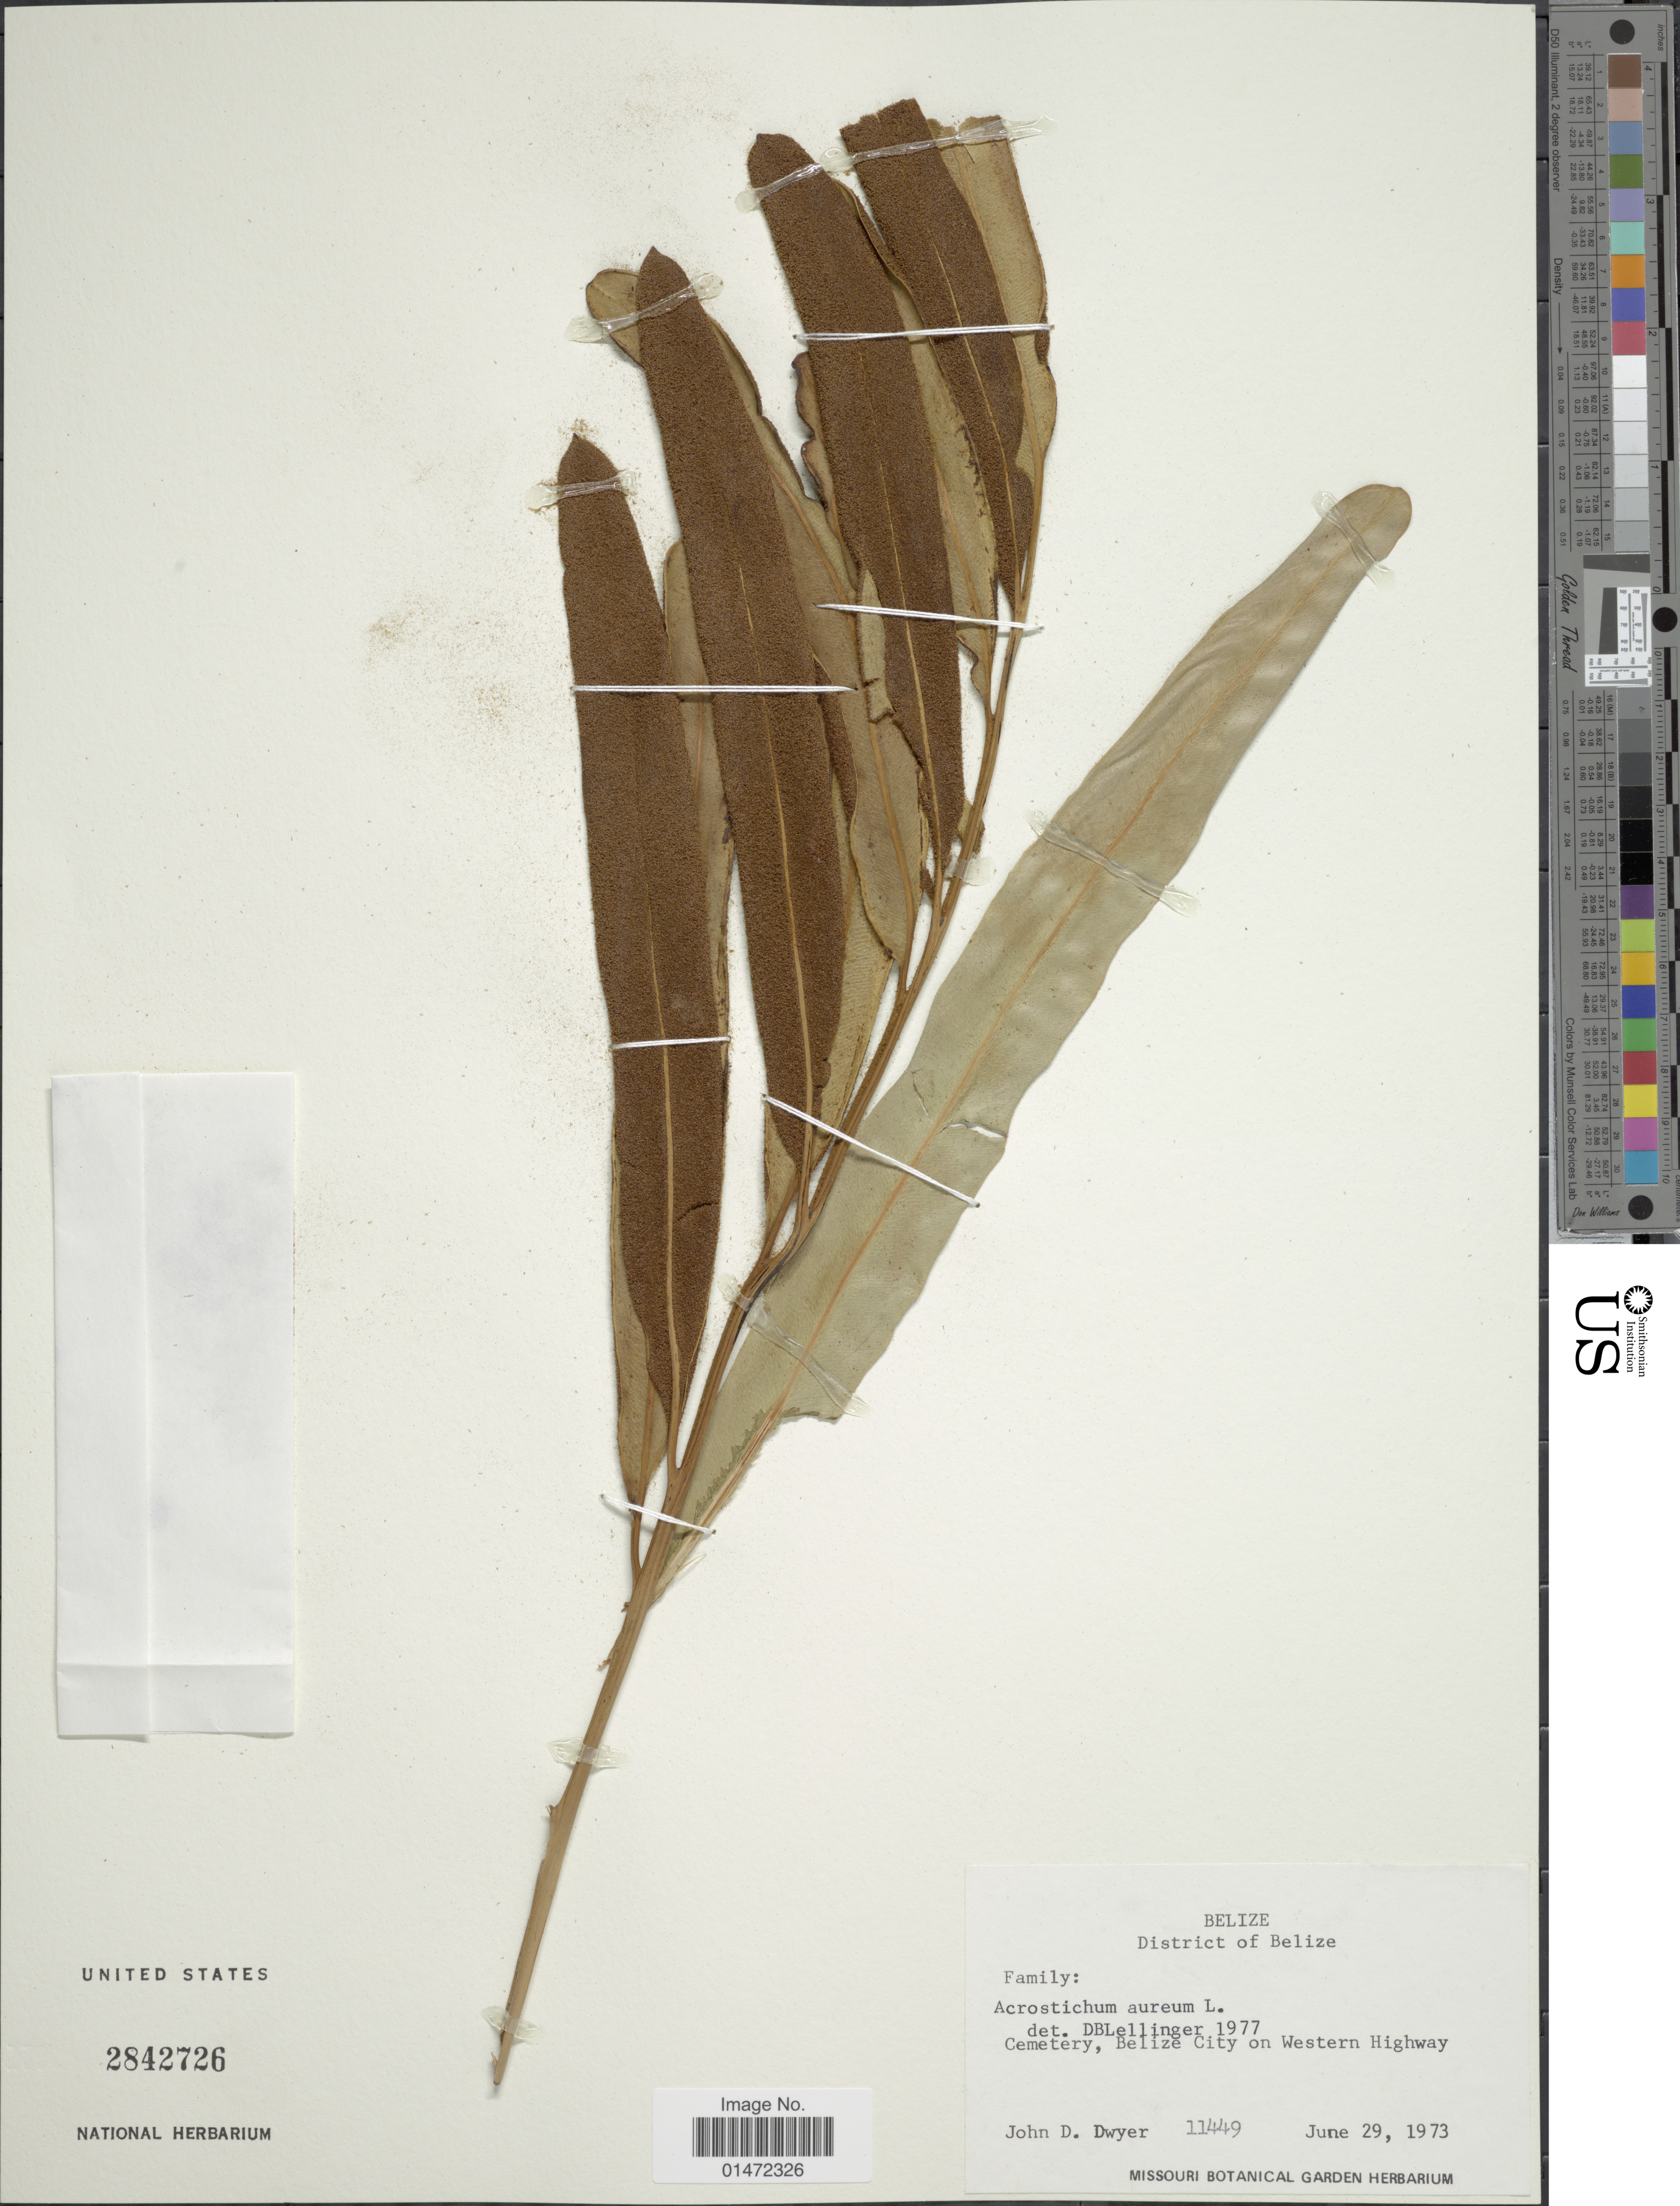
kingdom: Plantae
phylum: Tracheophyta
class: Polypodiopsida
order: Polypodiales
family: Pteridaceae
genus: Acrostichum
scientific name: Acrostichum aureum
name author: L.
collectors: J. D. Dwyer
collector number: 11449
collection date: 1973-06-29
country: Belize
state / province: Belize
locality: Cemetery, Belize City onWestern Highway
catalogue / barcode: US 2842726